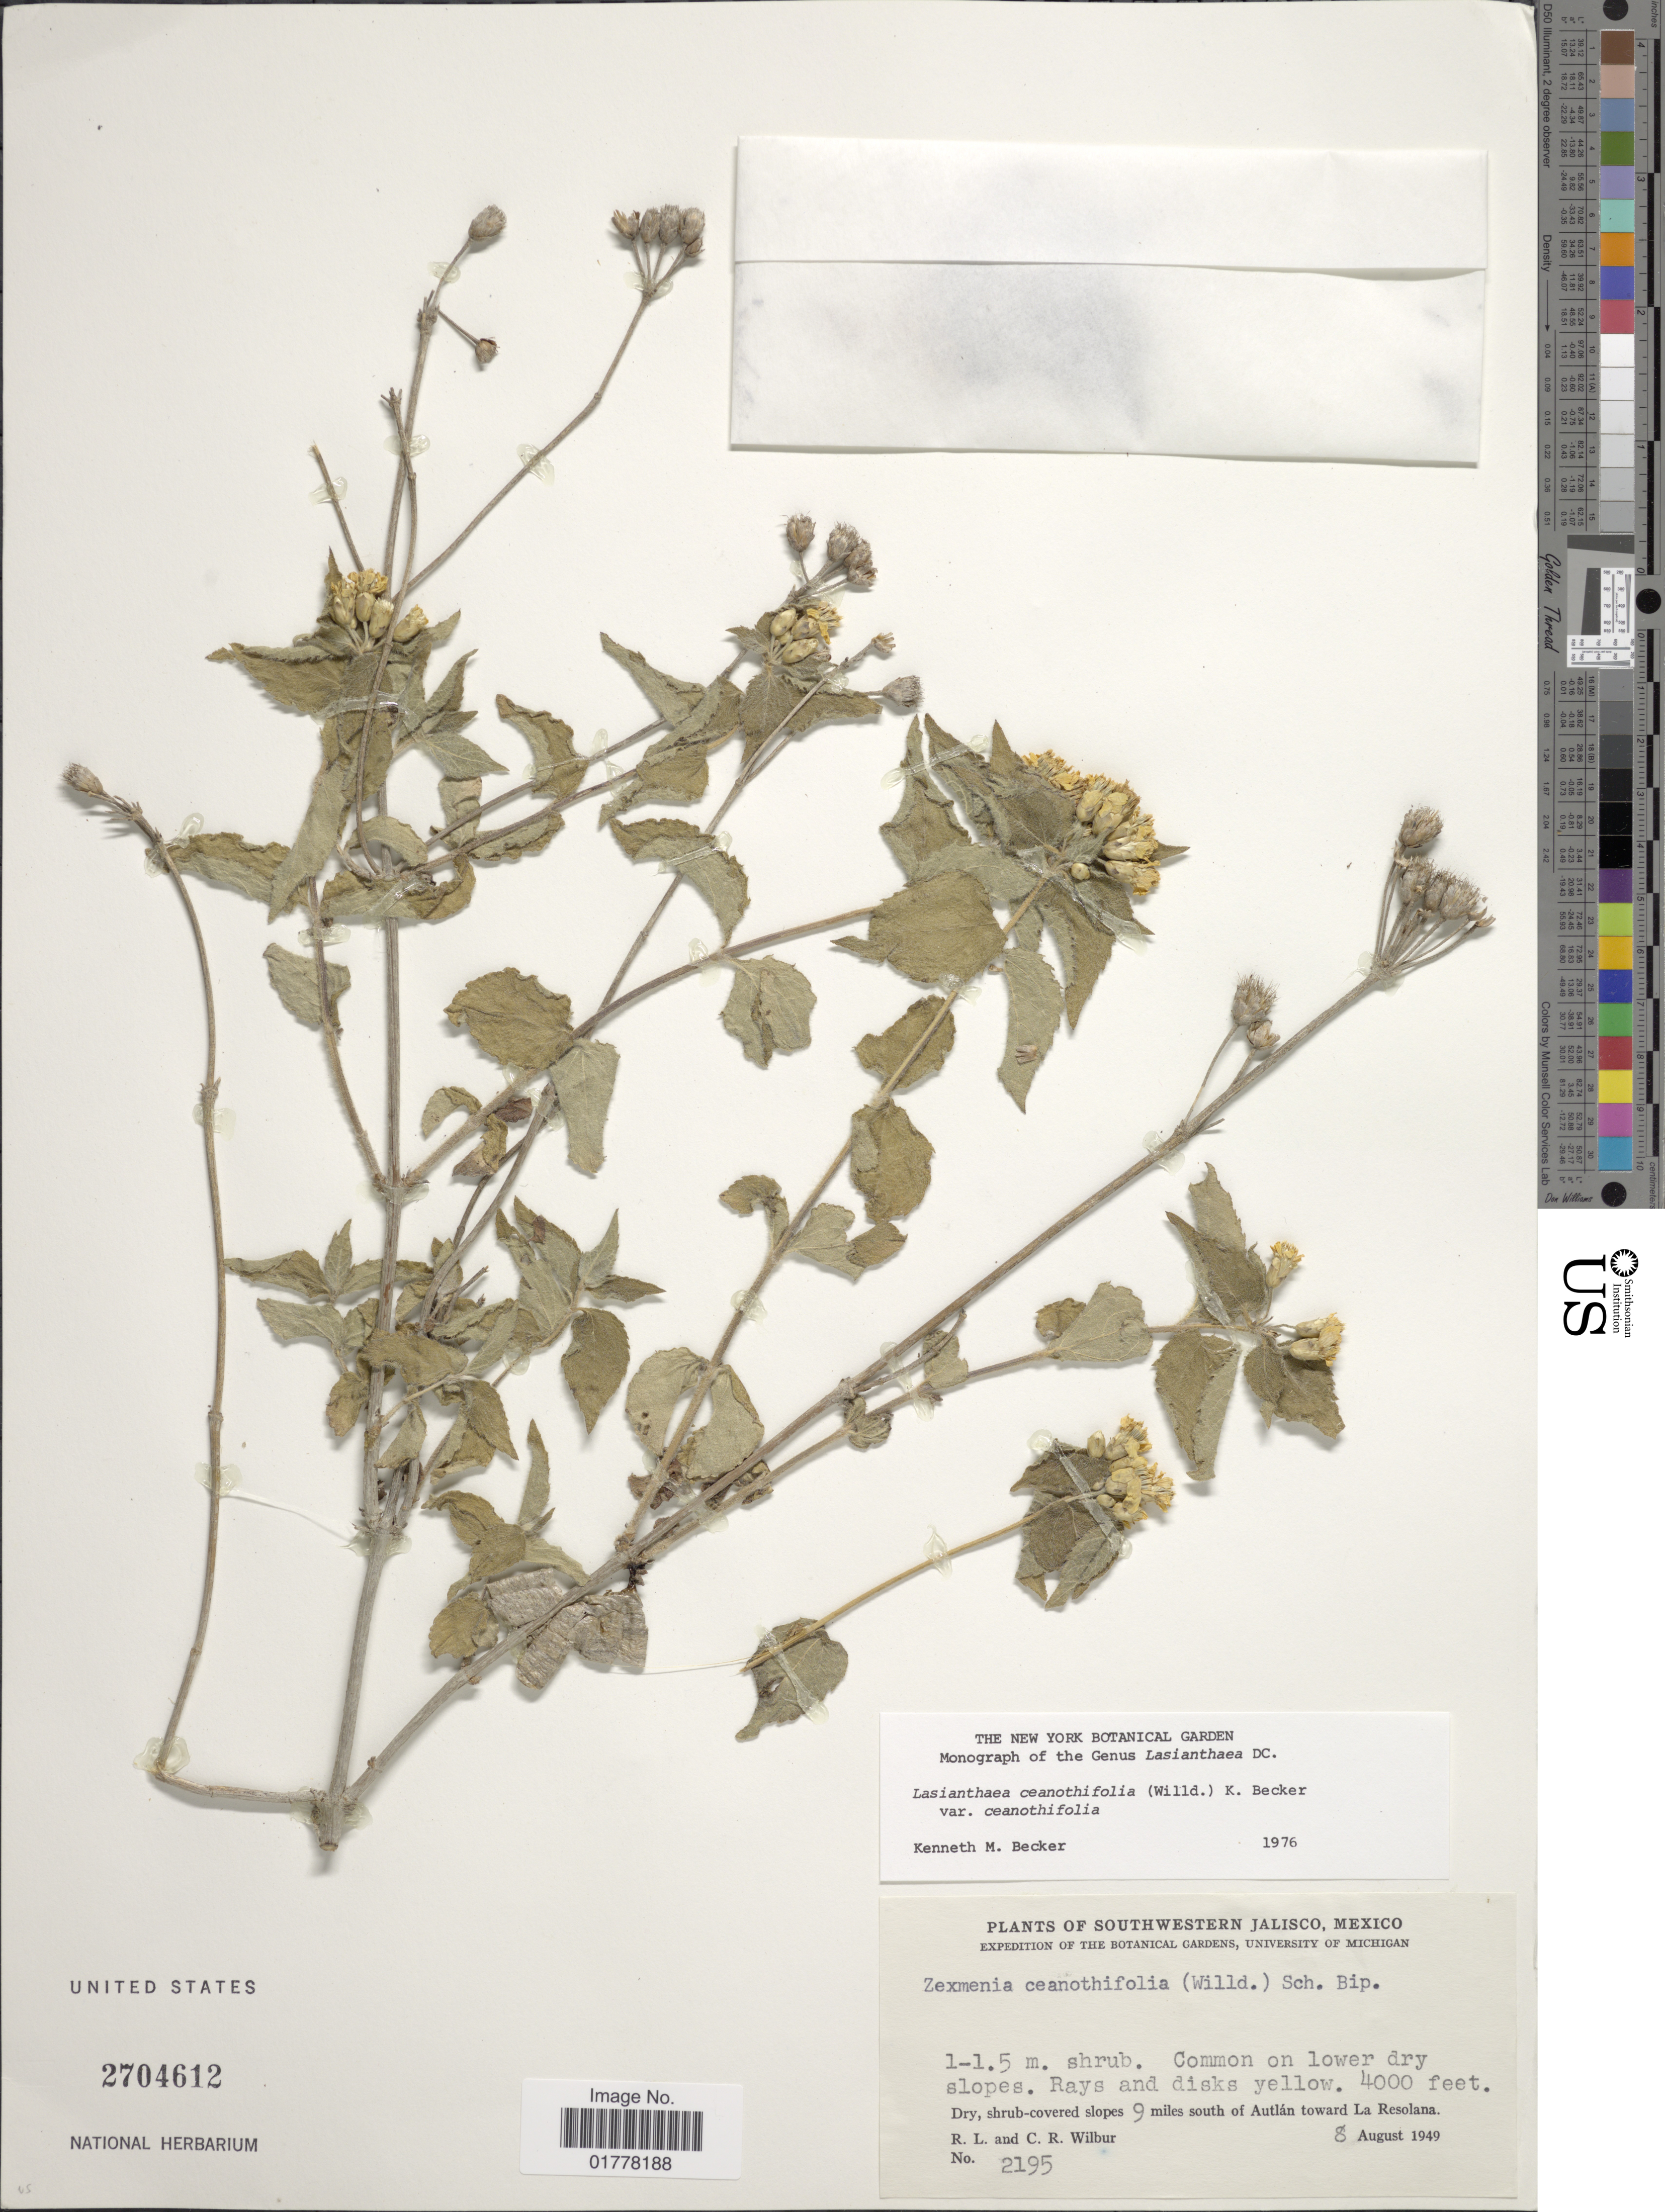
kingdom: Plantae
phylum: Tracheophyta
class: Magnoliopsida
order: Asterales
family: Asteraceae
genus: Lasianthaea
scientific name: Lasianthaea ceanothifolia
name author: (Willd.) K.M. Becker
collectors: R. L. Wilbur & C. Wilbur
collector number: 2195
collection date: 1949-08-08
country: Mexico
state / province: Jalisco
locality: Southwestern Jalisco, Mexico. Dry, shrub-covered slopes 9 miles south of Autlán toward La Resolana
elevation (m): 1219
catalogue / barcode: US 2704612